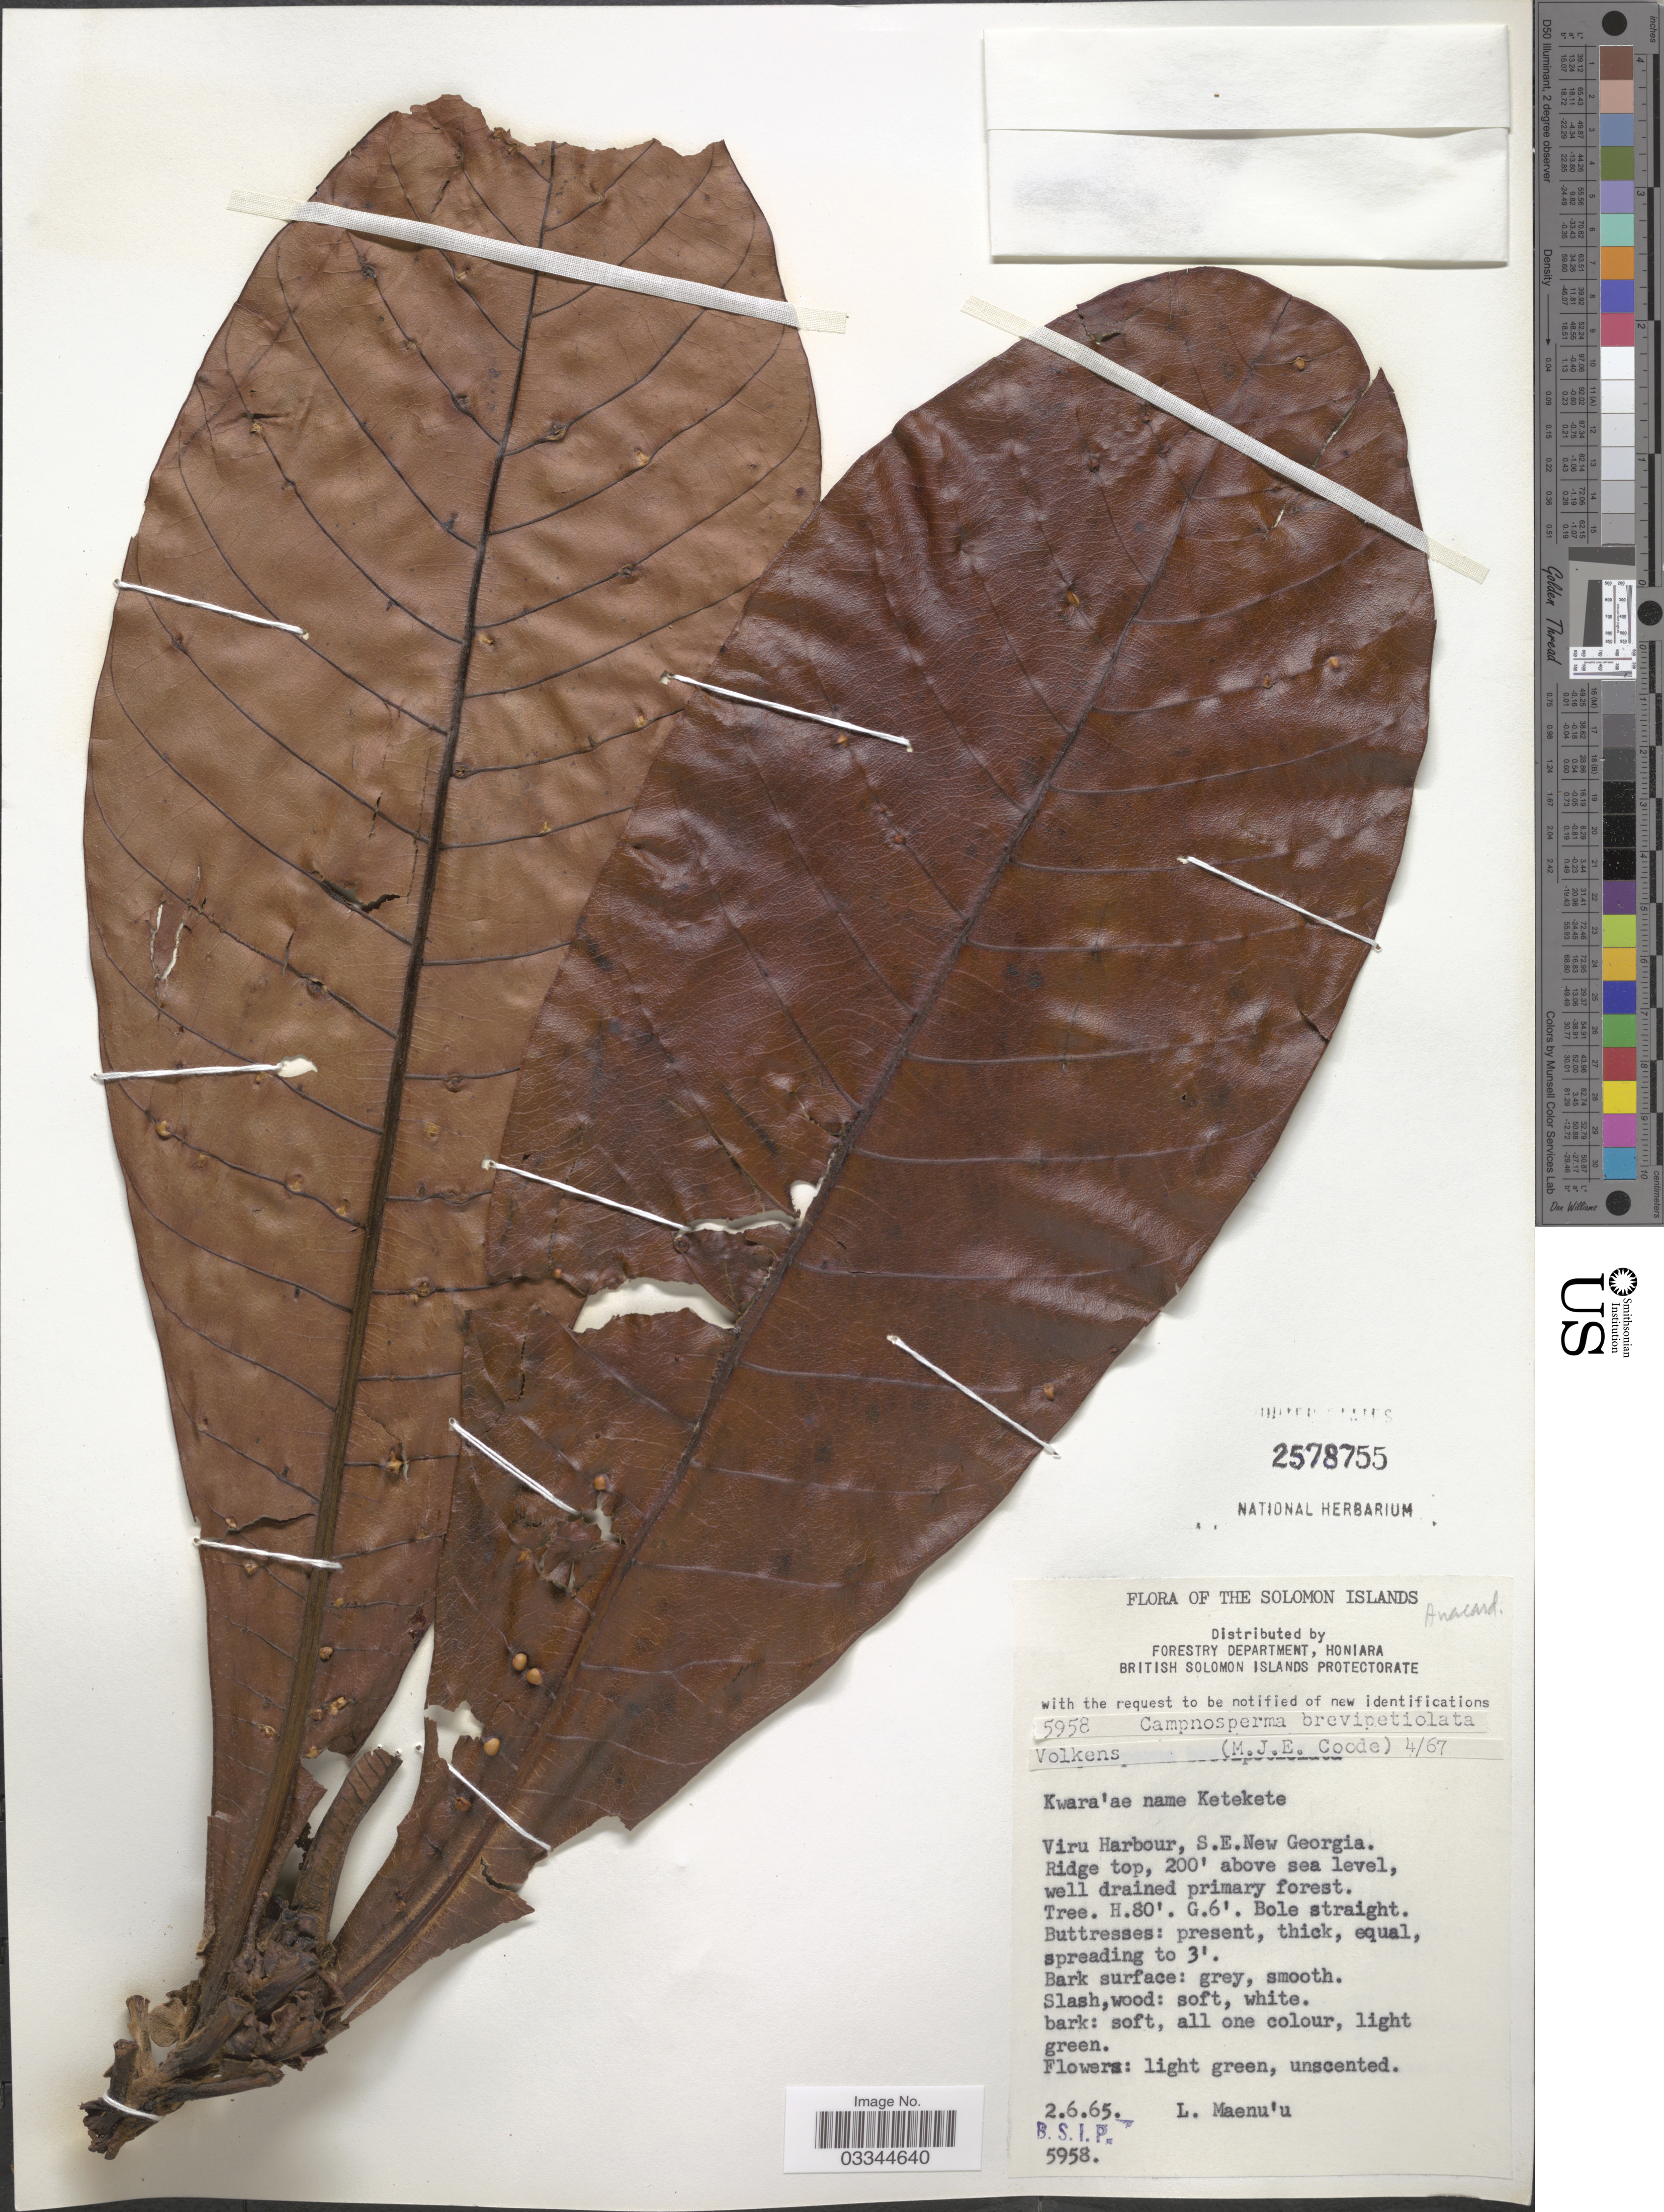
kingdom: Plantae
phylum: Tracheophyta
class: Magnoliopsida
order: Sapindales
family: Anacardiaceae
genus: Campnosperma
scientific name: Campnosperma brevipetiolatum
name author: Volk.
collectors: L. Maenu'u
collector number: BSIP5958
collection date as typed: Transcribed d/m/y: 2/6/65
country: Solomon Islands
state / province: Solomon Islands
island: New Georgia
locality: Viru Harbour, S.E. New Georgia.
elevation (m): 61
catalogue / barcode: US 2578755